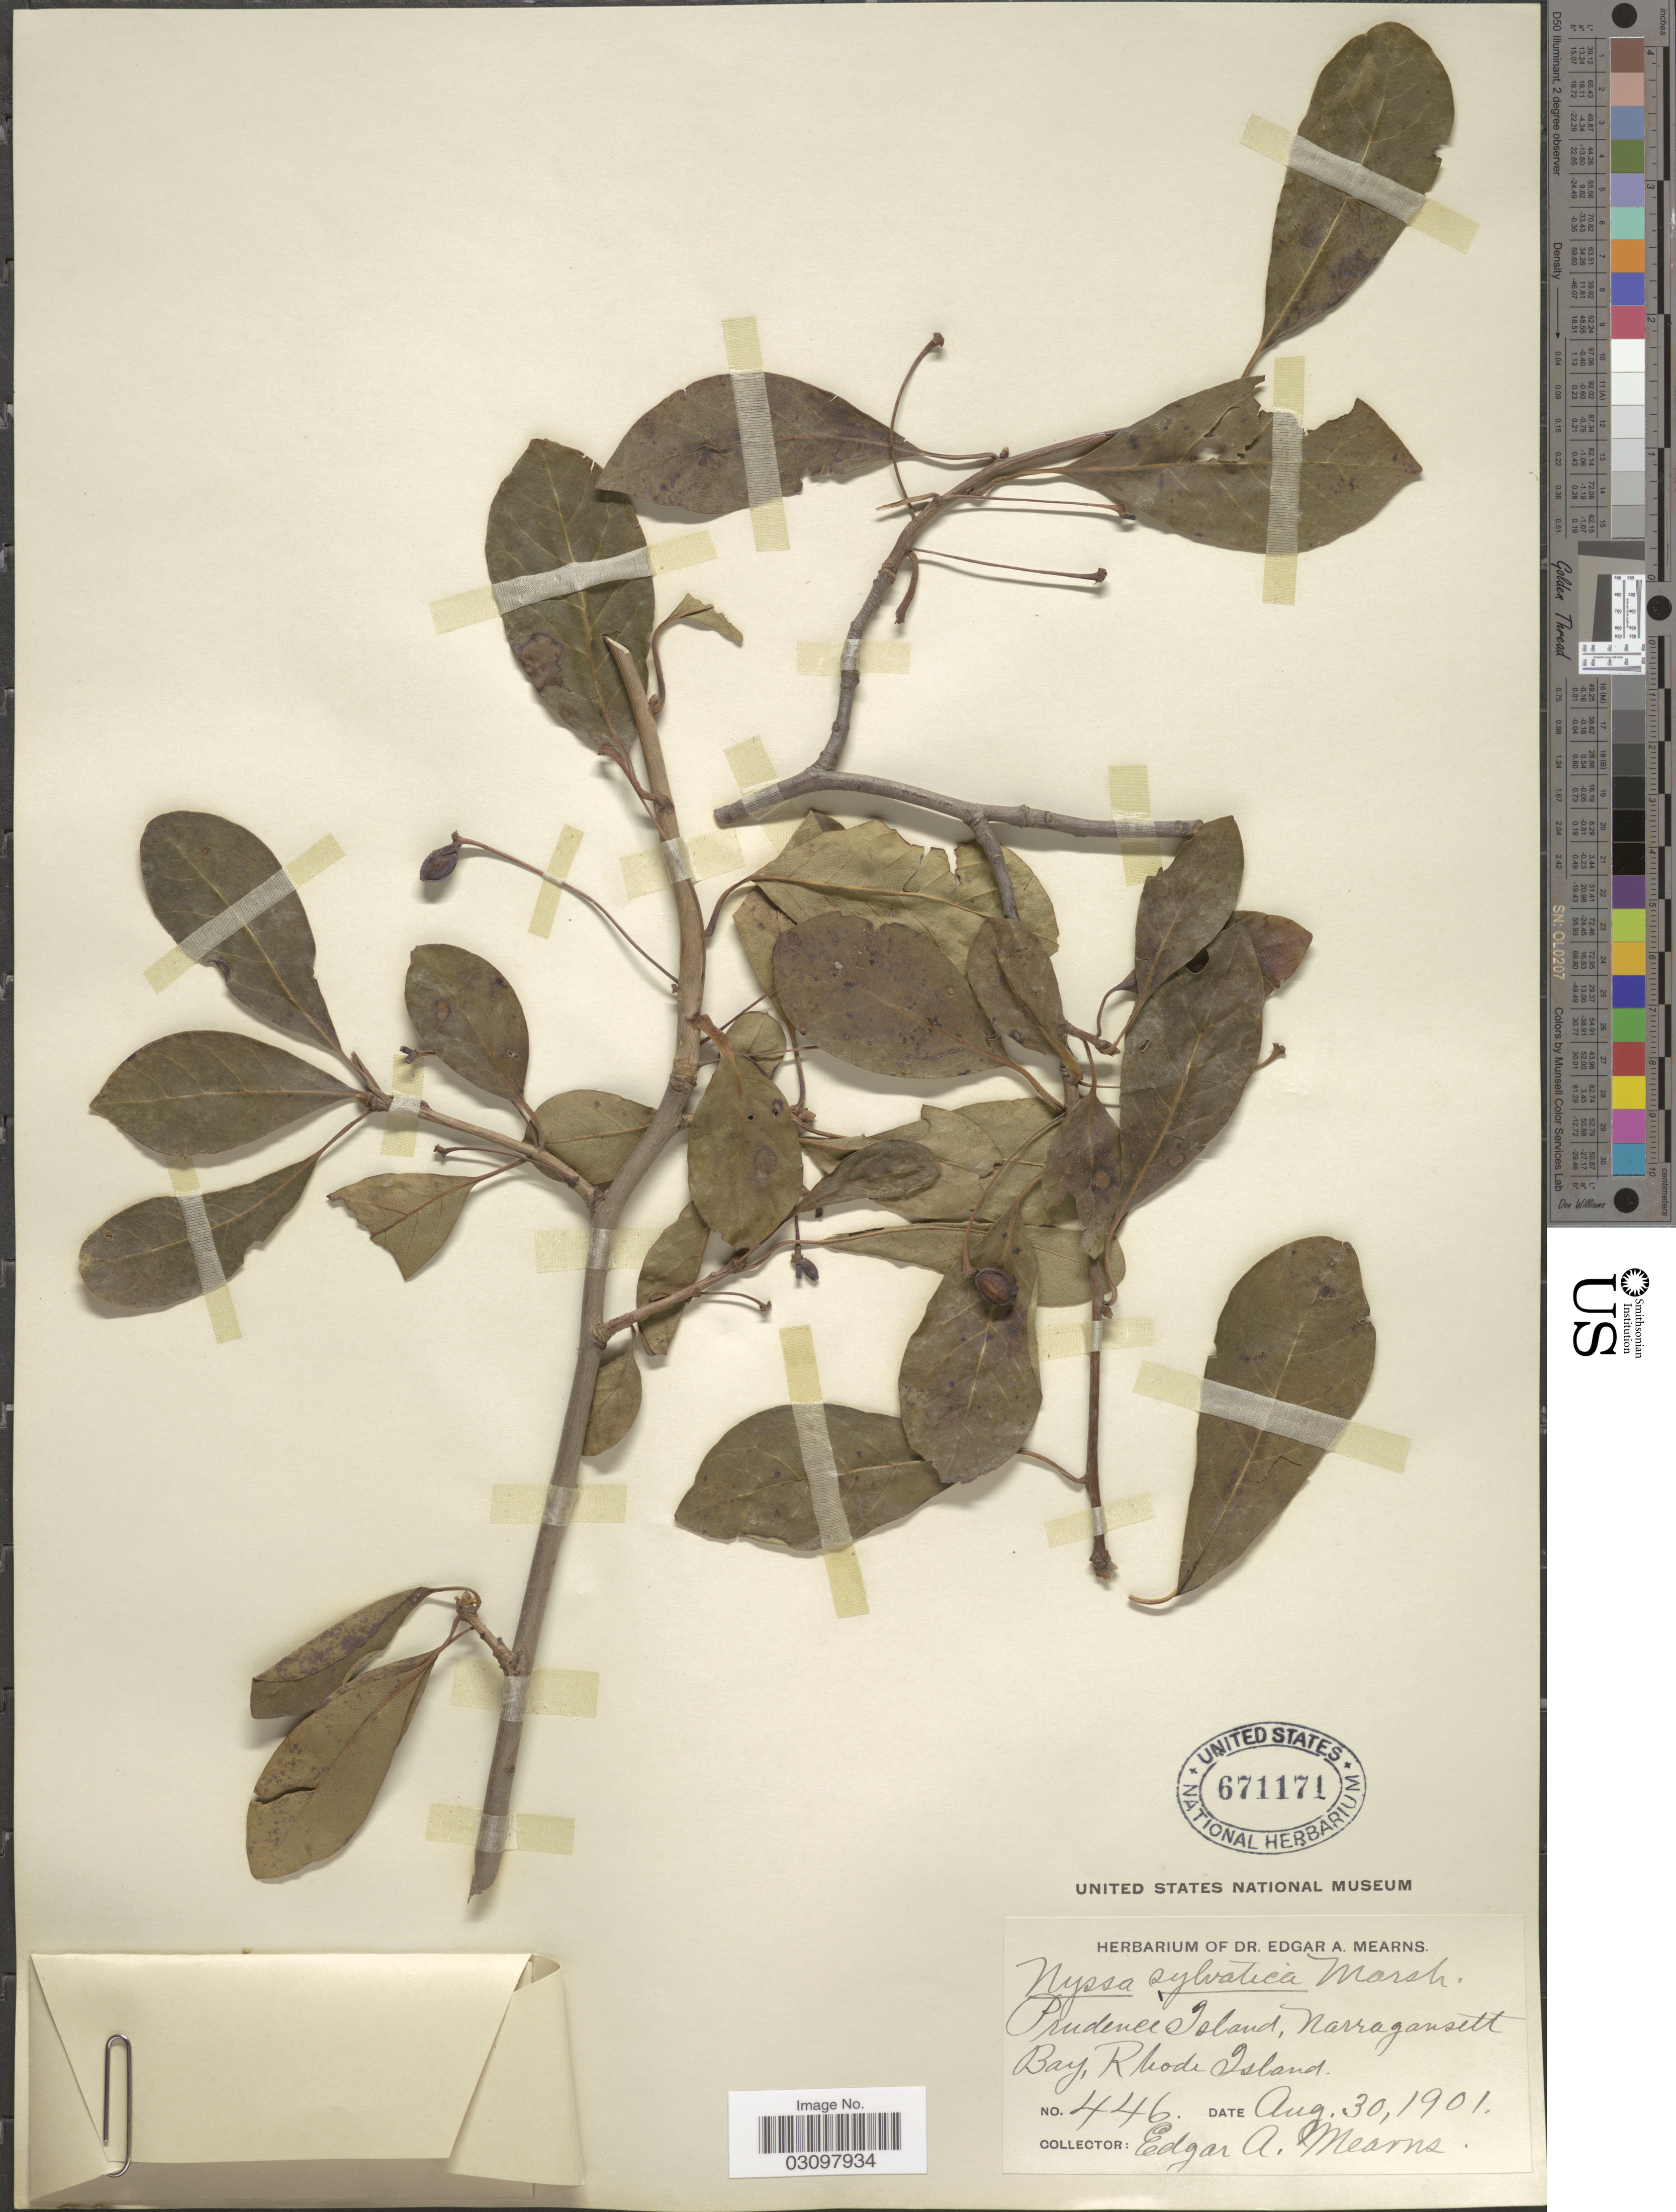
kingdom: Plantae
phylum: Tracheophyta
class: Magnoliopsida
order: Cornales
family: Nyssaceae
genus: Nyssa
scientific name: Nyssa sylvatica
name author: Marshall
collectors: E. A. Mearns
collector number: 446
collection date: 1901-08-30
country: United States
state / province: Rhode Island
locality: Prudence Island, Narragansett Bay.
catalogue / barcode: US 671171